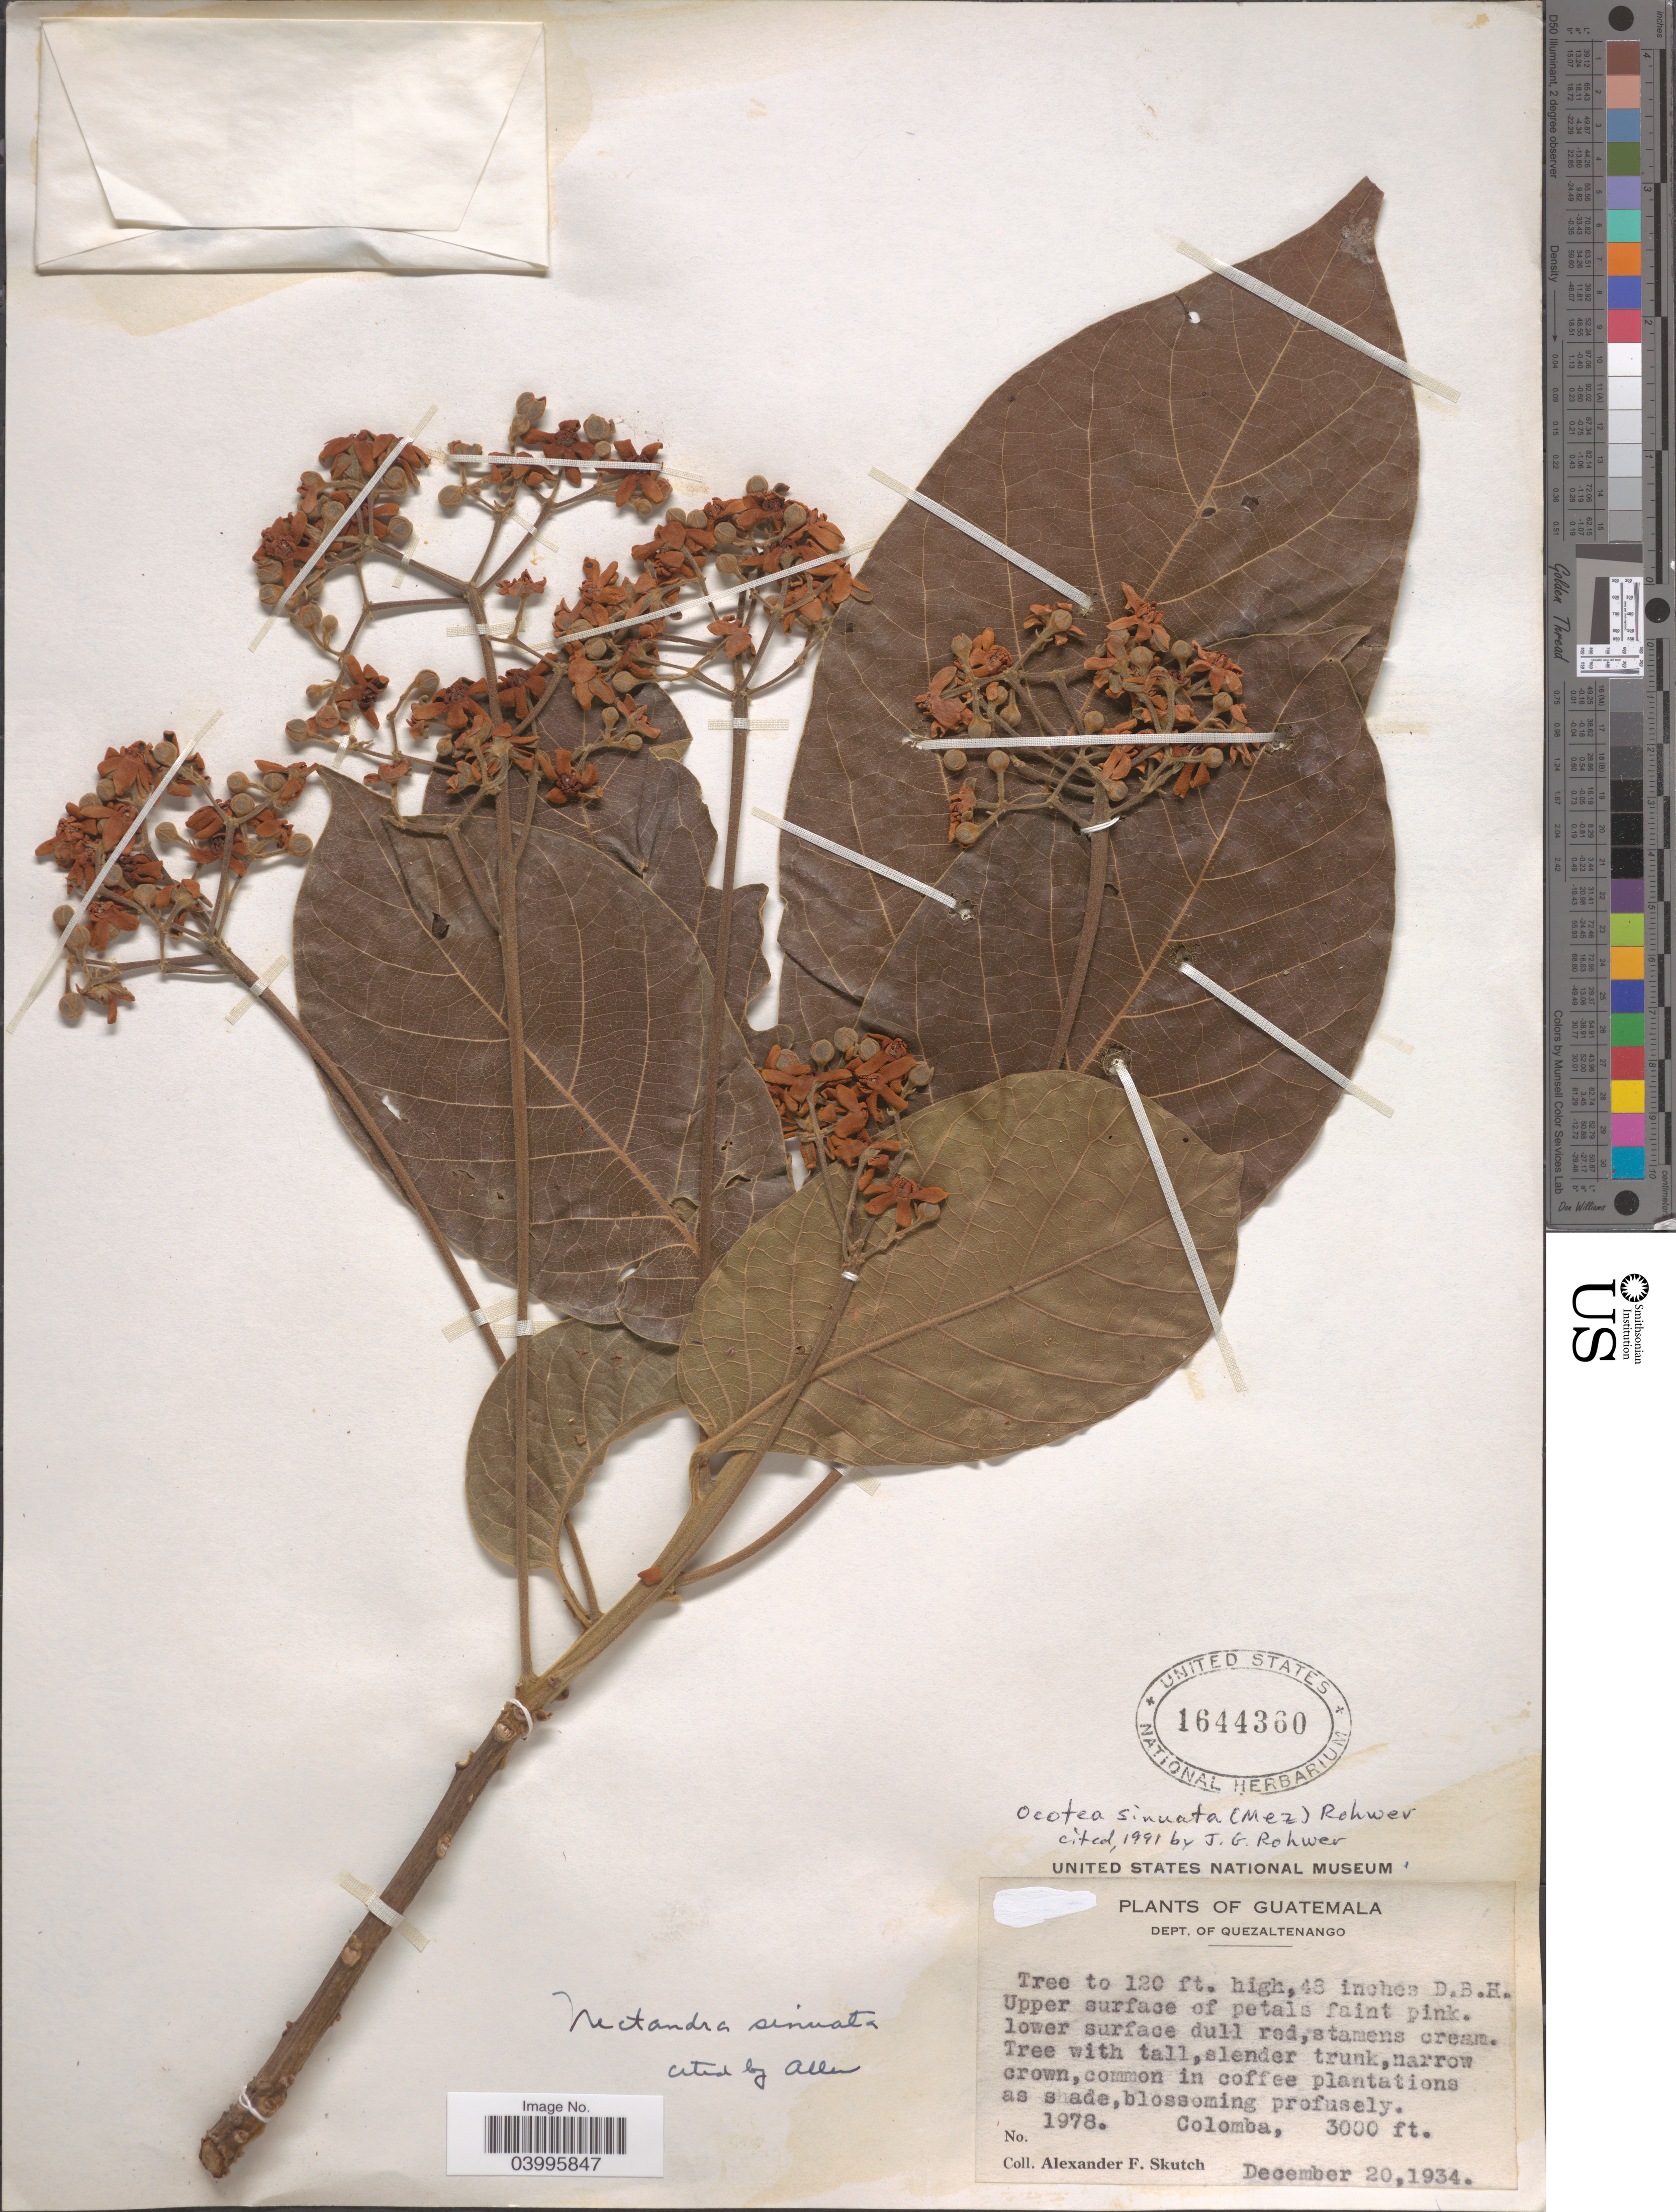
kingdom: Plantae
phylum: Tracheophyta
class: Magnoliopsida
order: Laurales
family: Lauraceae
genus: Ocotea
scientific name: Ocotea sinuata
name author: (Mez) Rohwer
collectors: A. F. Skutch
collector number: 1978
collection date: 1934-12-20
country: Guatemala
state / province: Quetzaltenango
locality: Dept. of Quezaltenango. In coffee plantations. Colomba.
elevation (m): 914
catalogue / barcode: US 1644360